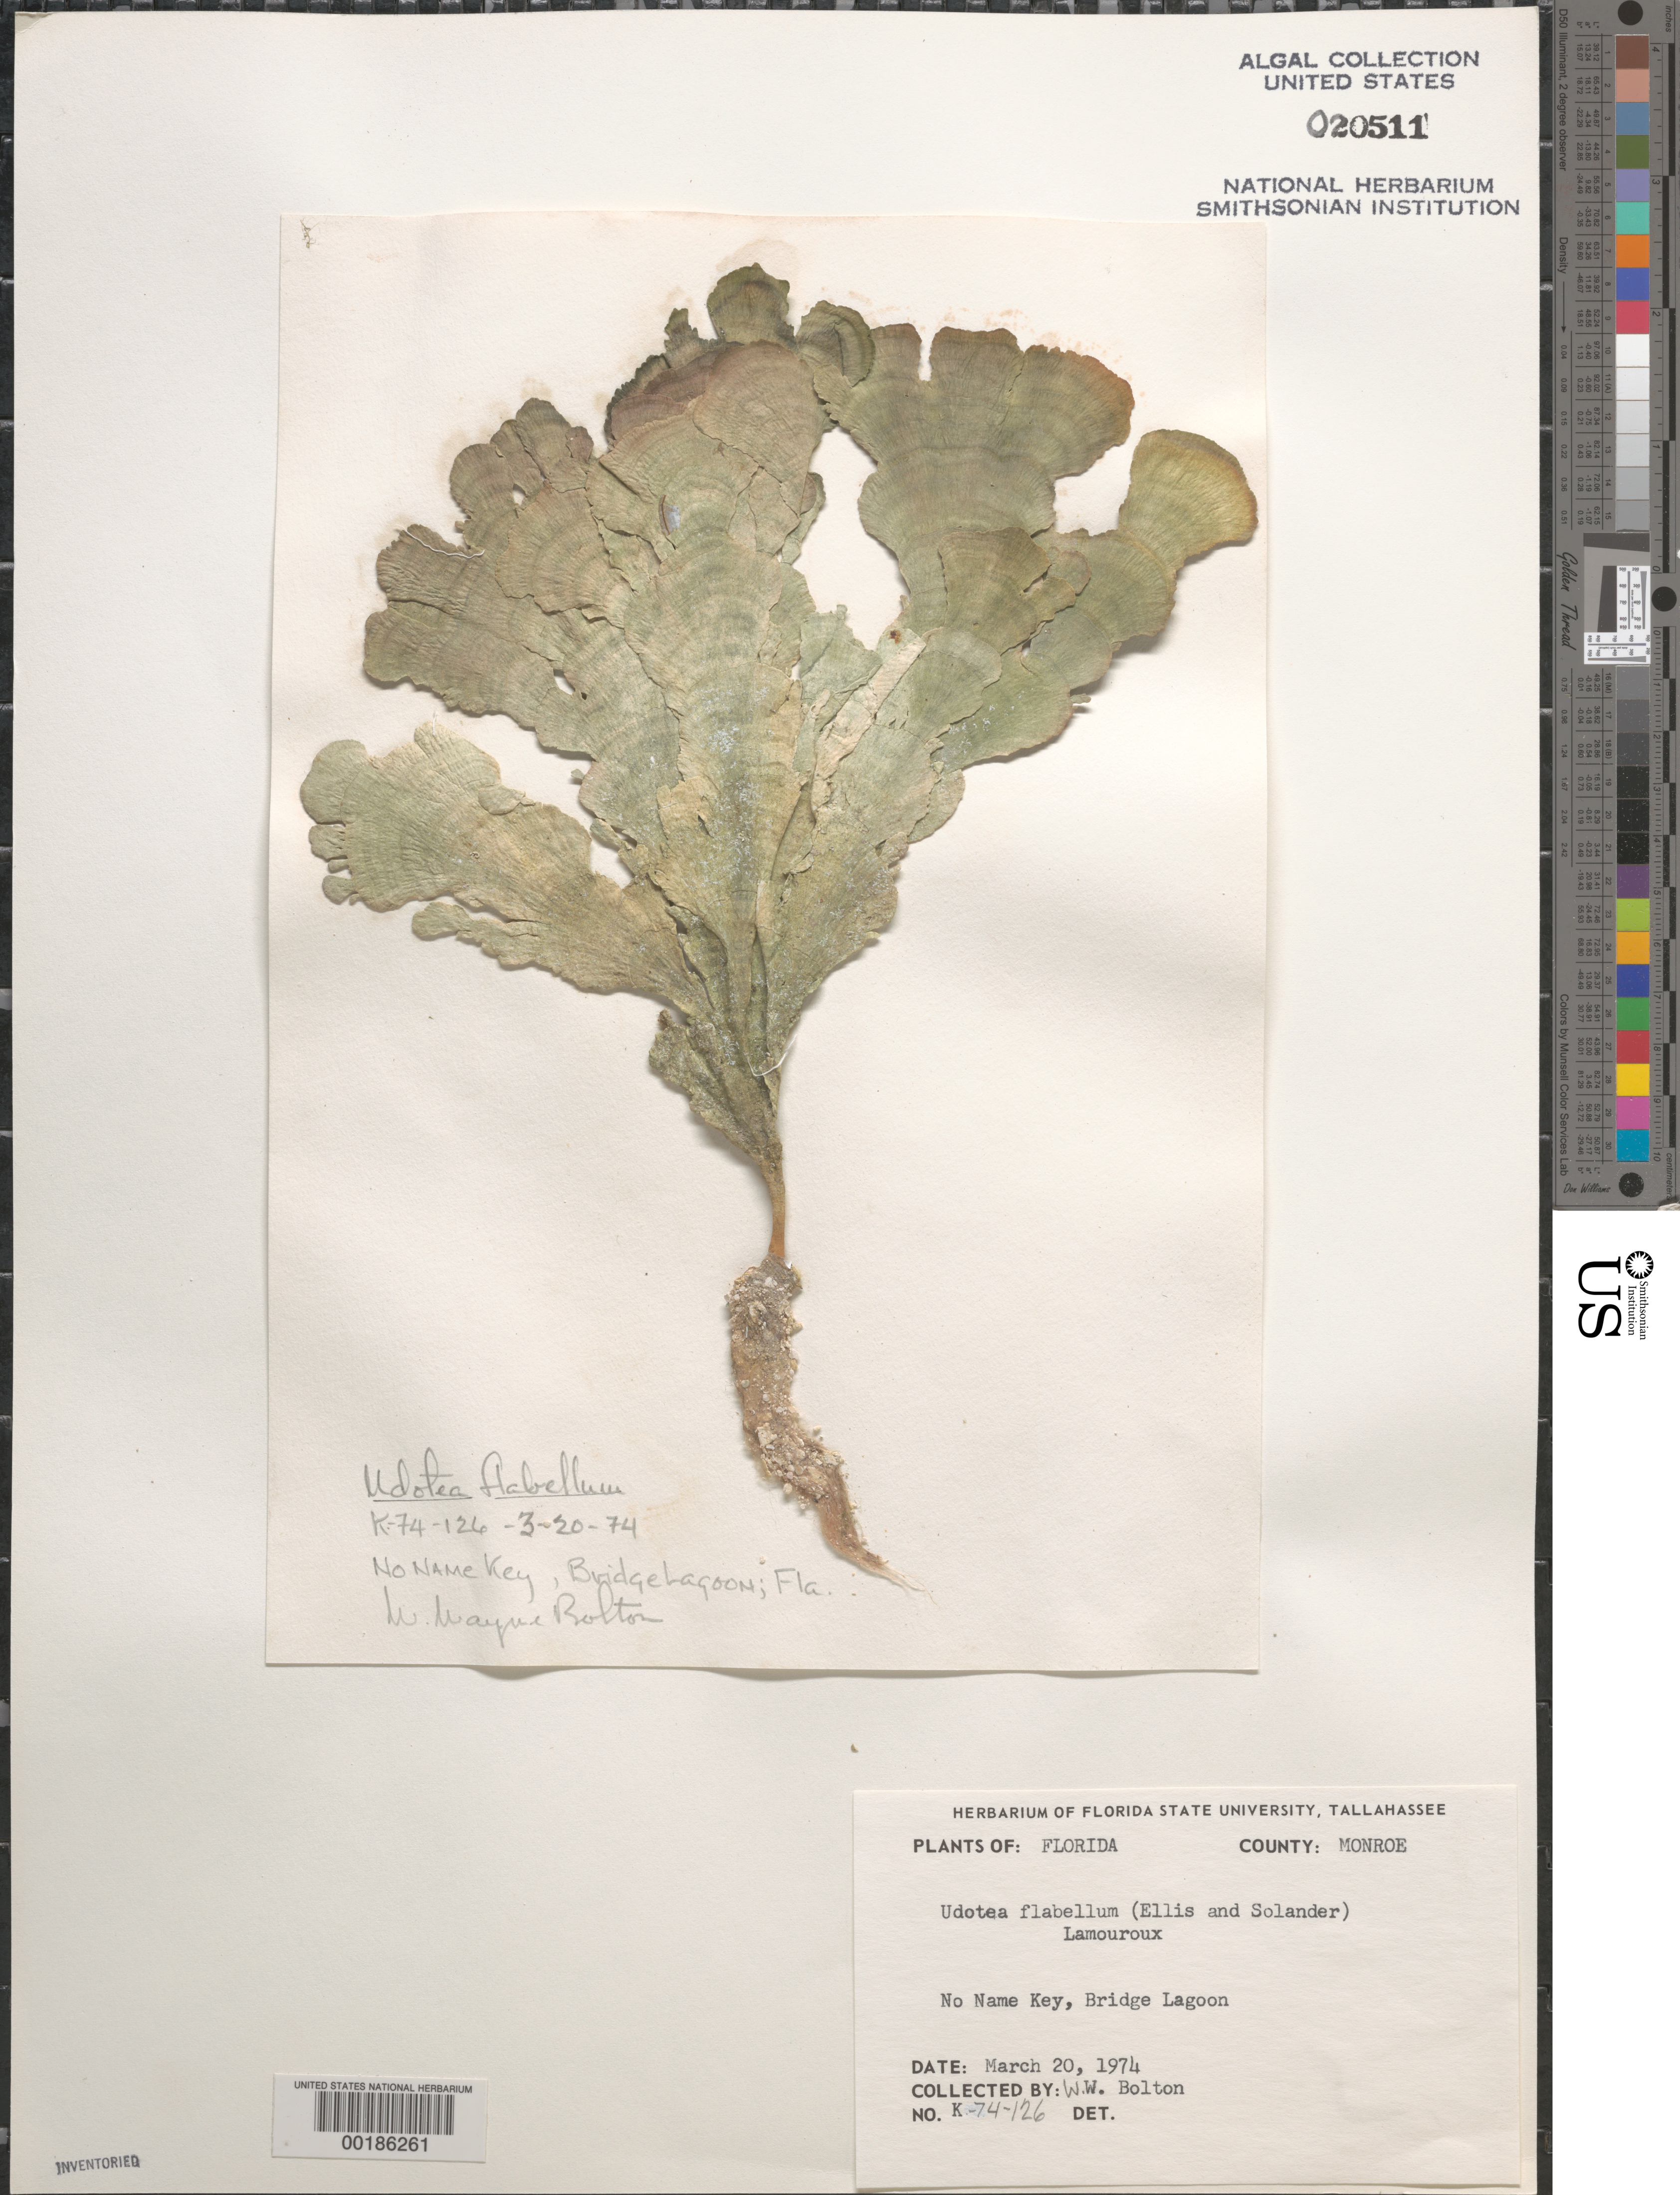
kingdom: Plantae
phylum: Chlorophyta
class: Ulvophyceae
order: Bryopsidales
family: Udoteaceae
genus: Udotea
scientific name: Udotea flabellum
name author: (J. Ellis & Sol.) M. Howe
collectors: W. Bolton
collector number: K-74-126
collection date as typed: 20 Mar 1974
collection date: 1974-03-20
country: United States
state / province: Florida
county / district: Monroe County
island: No Name Key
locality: Boogie Bridge lagoon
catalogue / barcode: US 20511